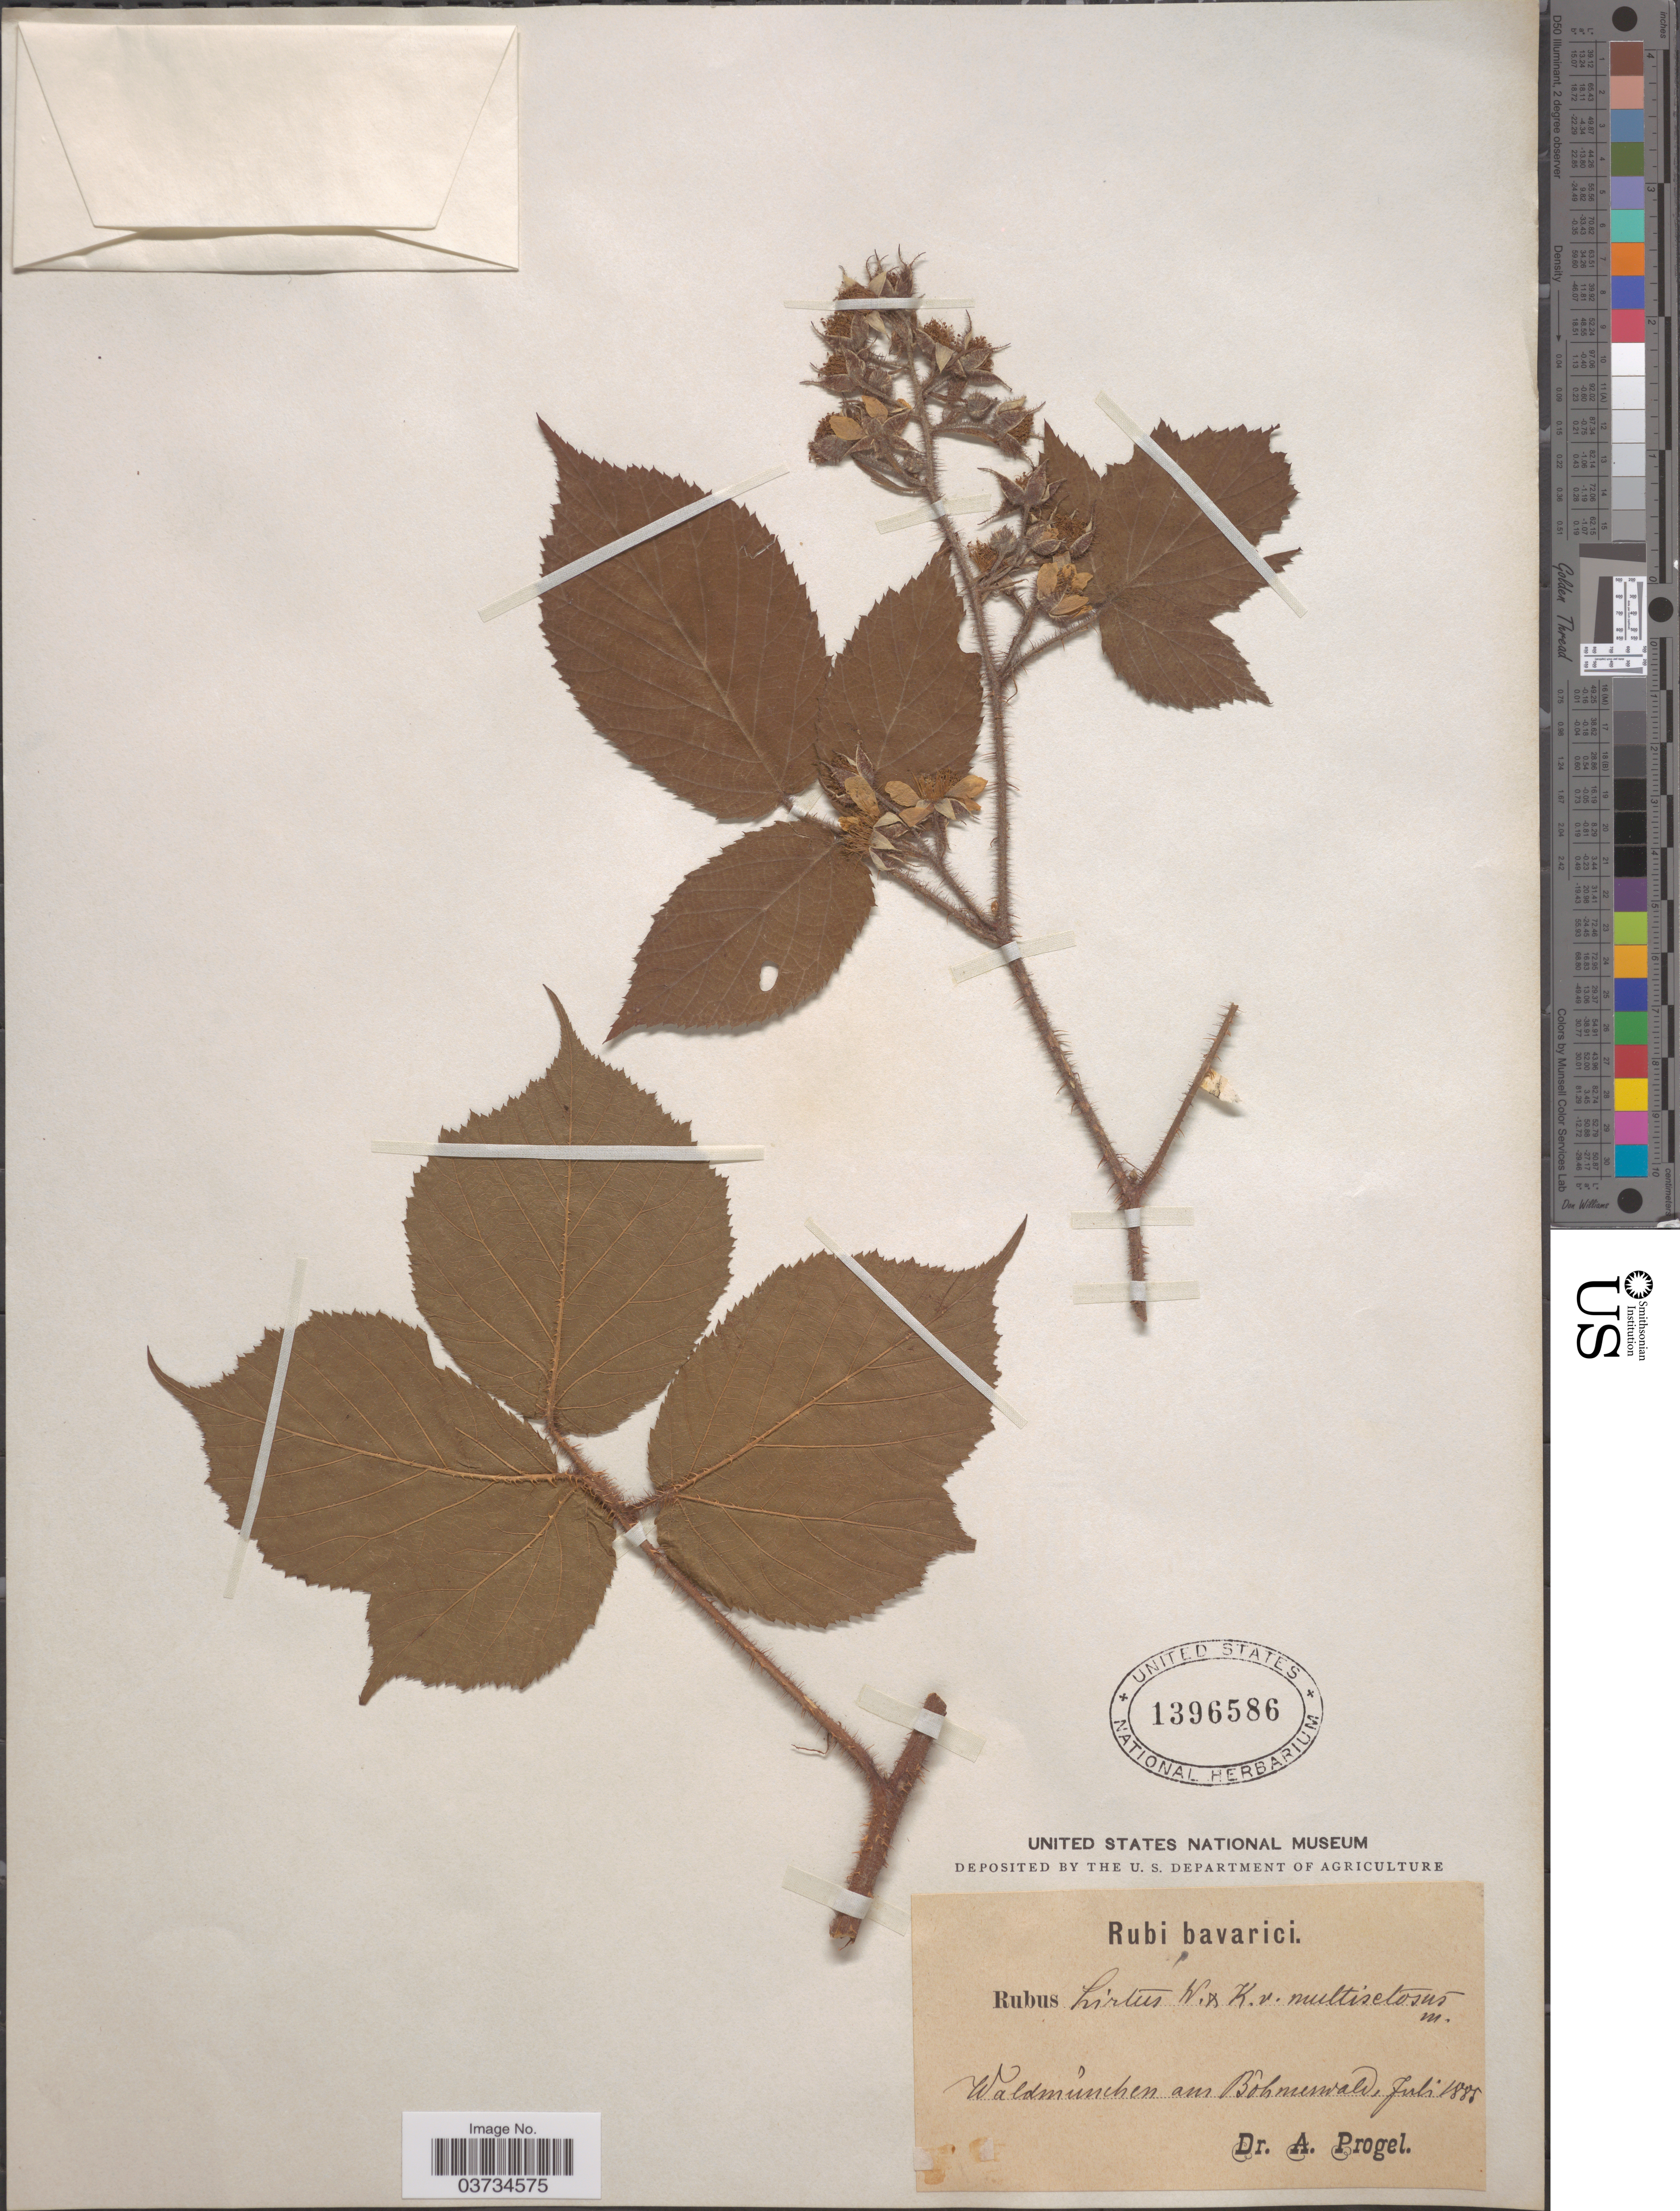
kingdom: Plantae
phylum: Tracheophyta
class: Magnoliopsida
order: Rosales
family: Rosaceae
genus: Rubus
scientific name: Rubus hirtus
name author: Waldst. & Kit.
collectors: A. Progel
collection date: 1885-07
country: Germany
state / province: Bayern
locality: Waldmúnchen am Bôhmerwald.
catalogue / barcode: US 1396586